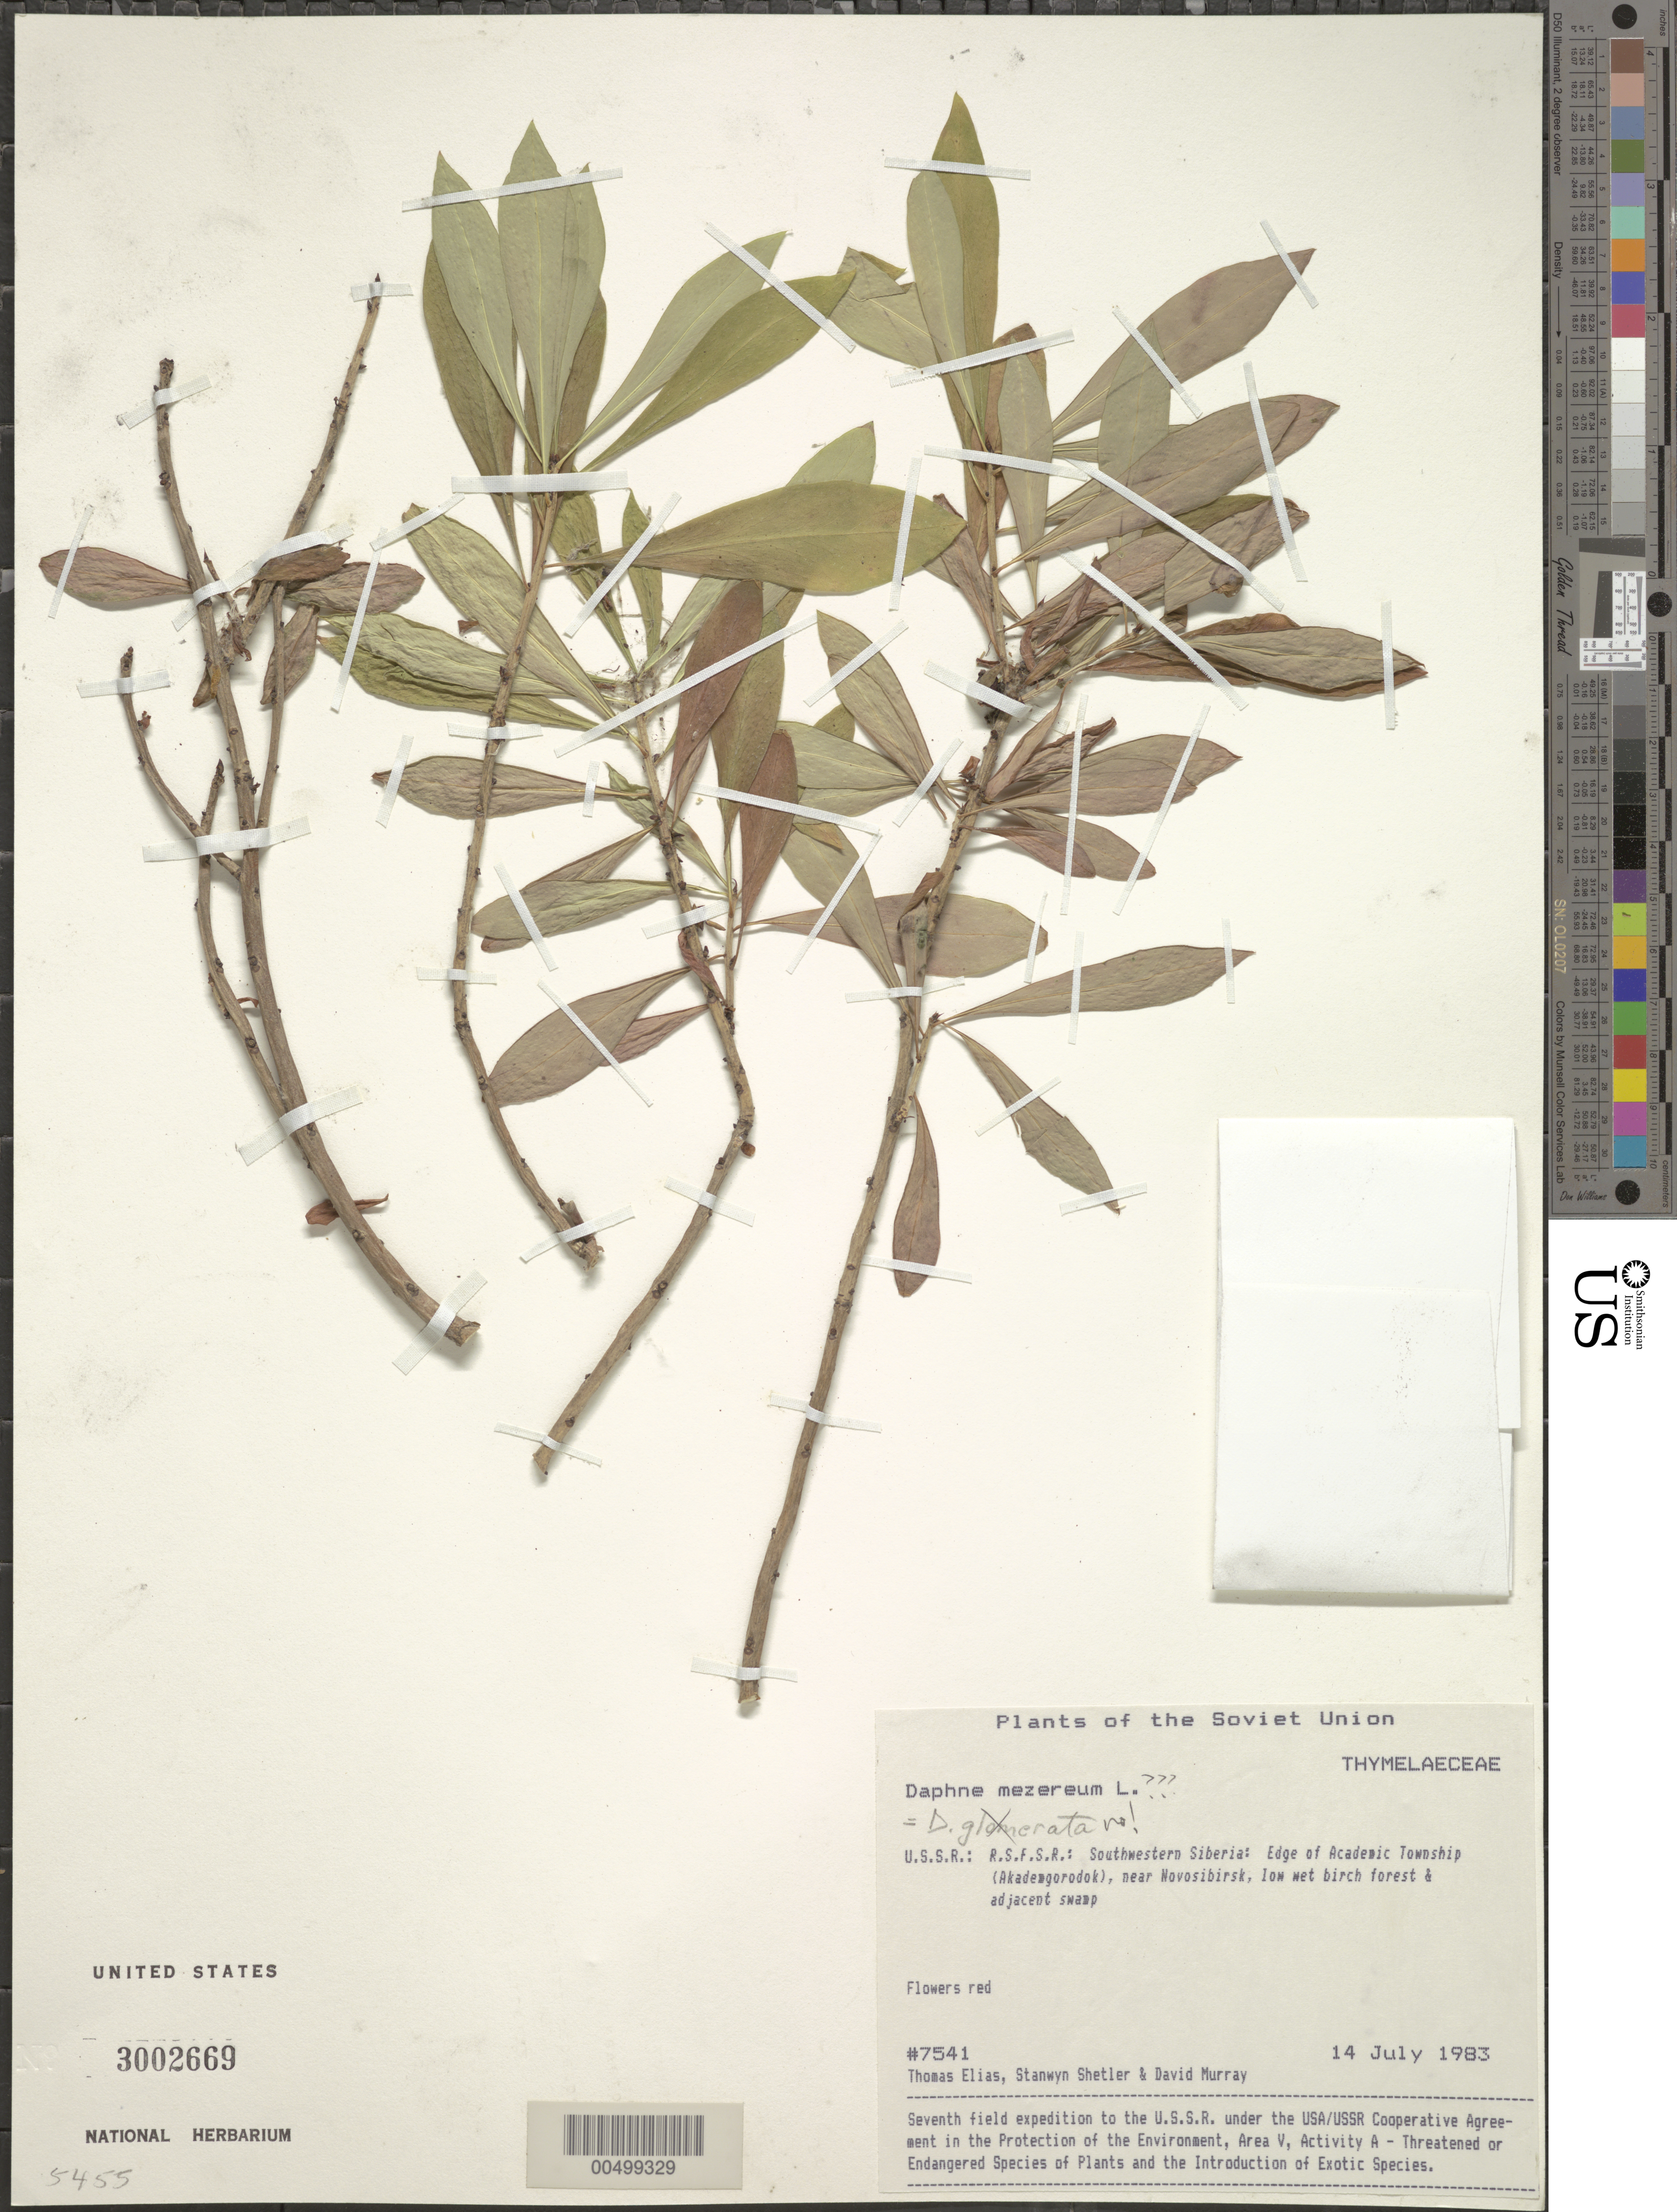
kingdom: Plantae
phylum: Tracheophyta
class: Magnoliopsida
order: Malvales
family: Thymelaeaceae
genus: Daphne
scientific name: Daphne mezereum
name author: L.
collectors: T. Elias, S. Shetler & D. F. Murray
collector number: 7541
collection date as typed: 14 Jul 1983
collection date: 1983-07-14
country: Russian Federation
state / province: Novosibirsk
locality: edge of Academic Township (Akademgorodok), near Novosibirsk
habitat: low wet birch forest and adjacent swamp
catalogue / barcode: US 3002669